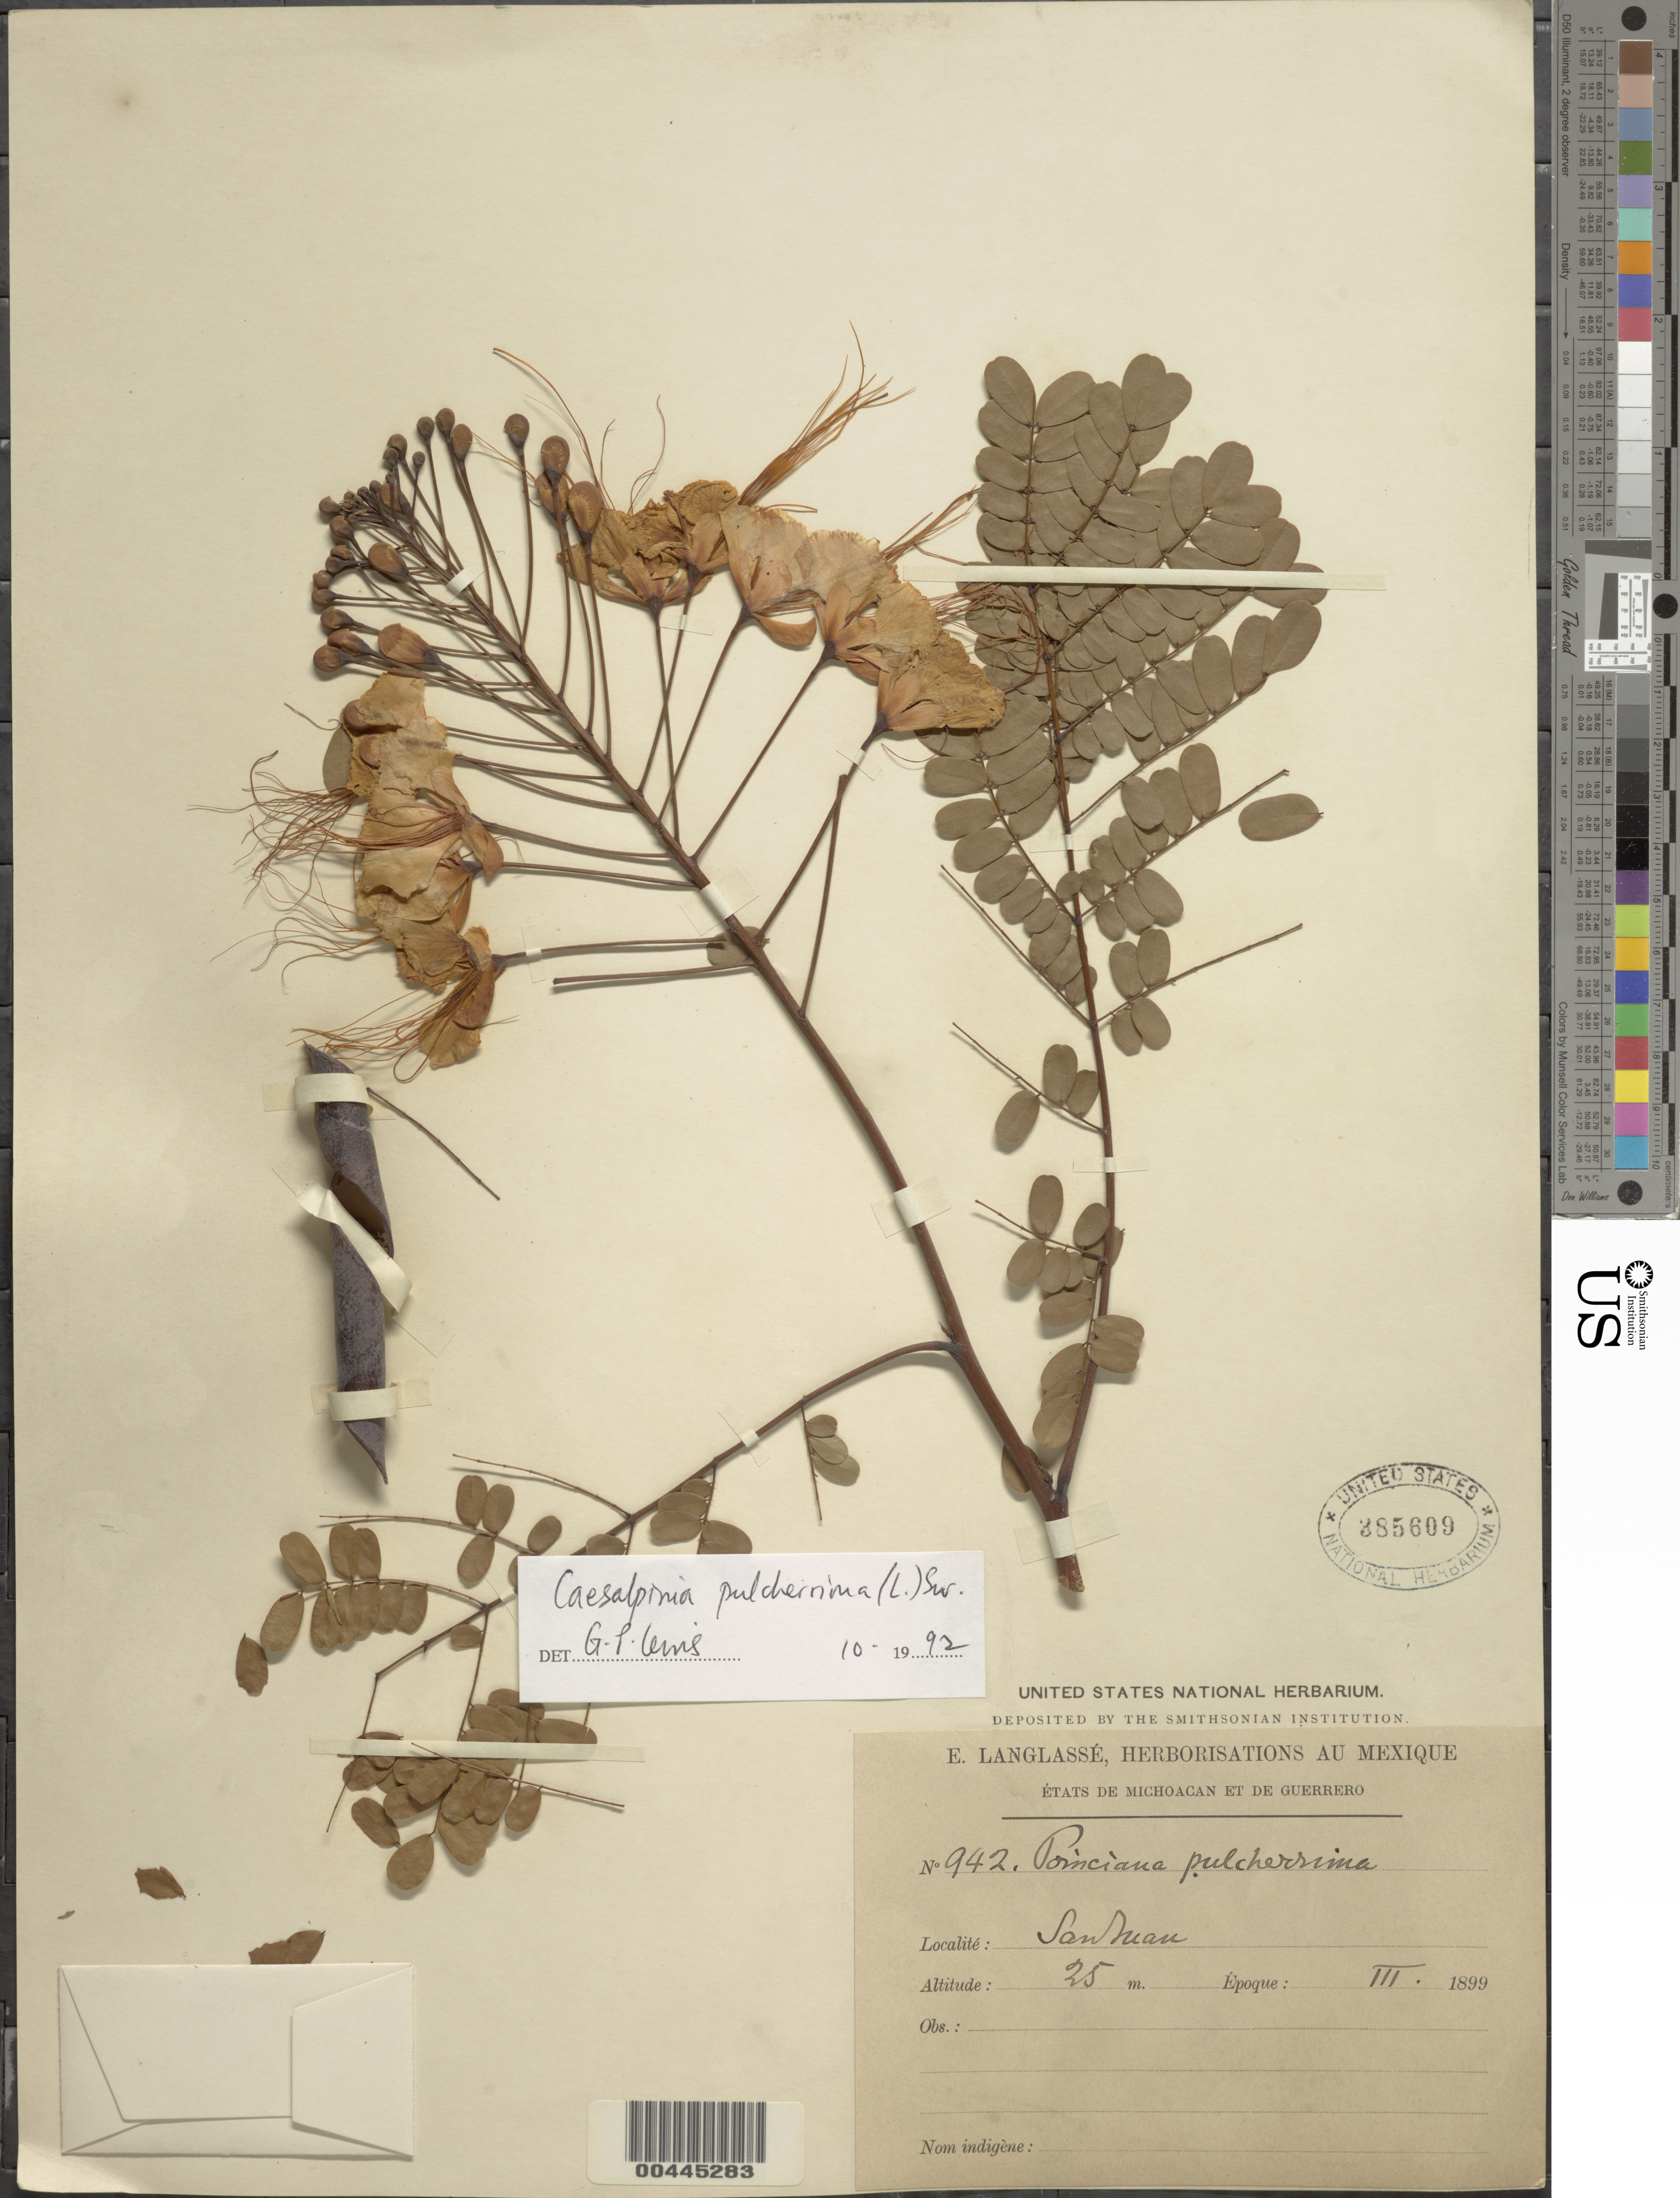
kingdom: Plantae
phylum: Tracheophyta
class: Magnoliopsida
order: Fabales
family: Fabaceae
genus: Caesalpinia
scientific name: Caesalpinia pulcherrima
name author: (L.) Sw.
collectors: E. Langlassé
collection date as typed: Mar 1899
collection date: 1899-03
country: Mexico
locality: San juan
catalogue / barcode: US 385609